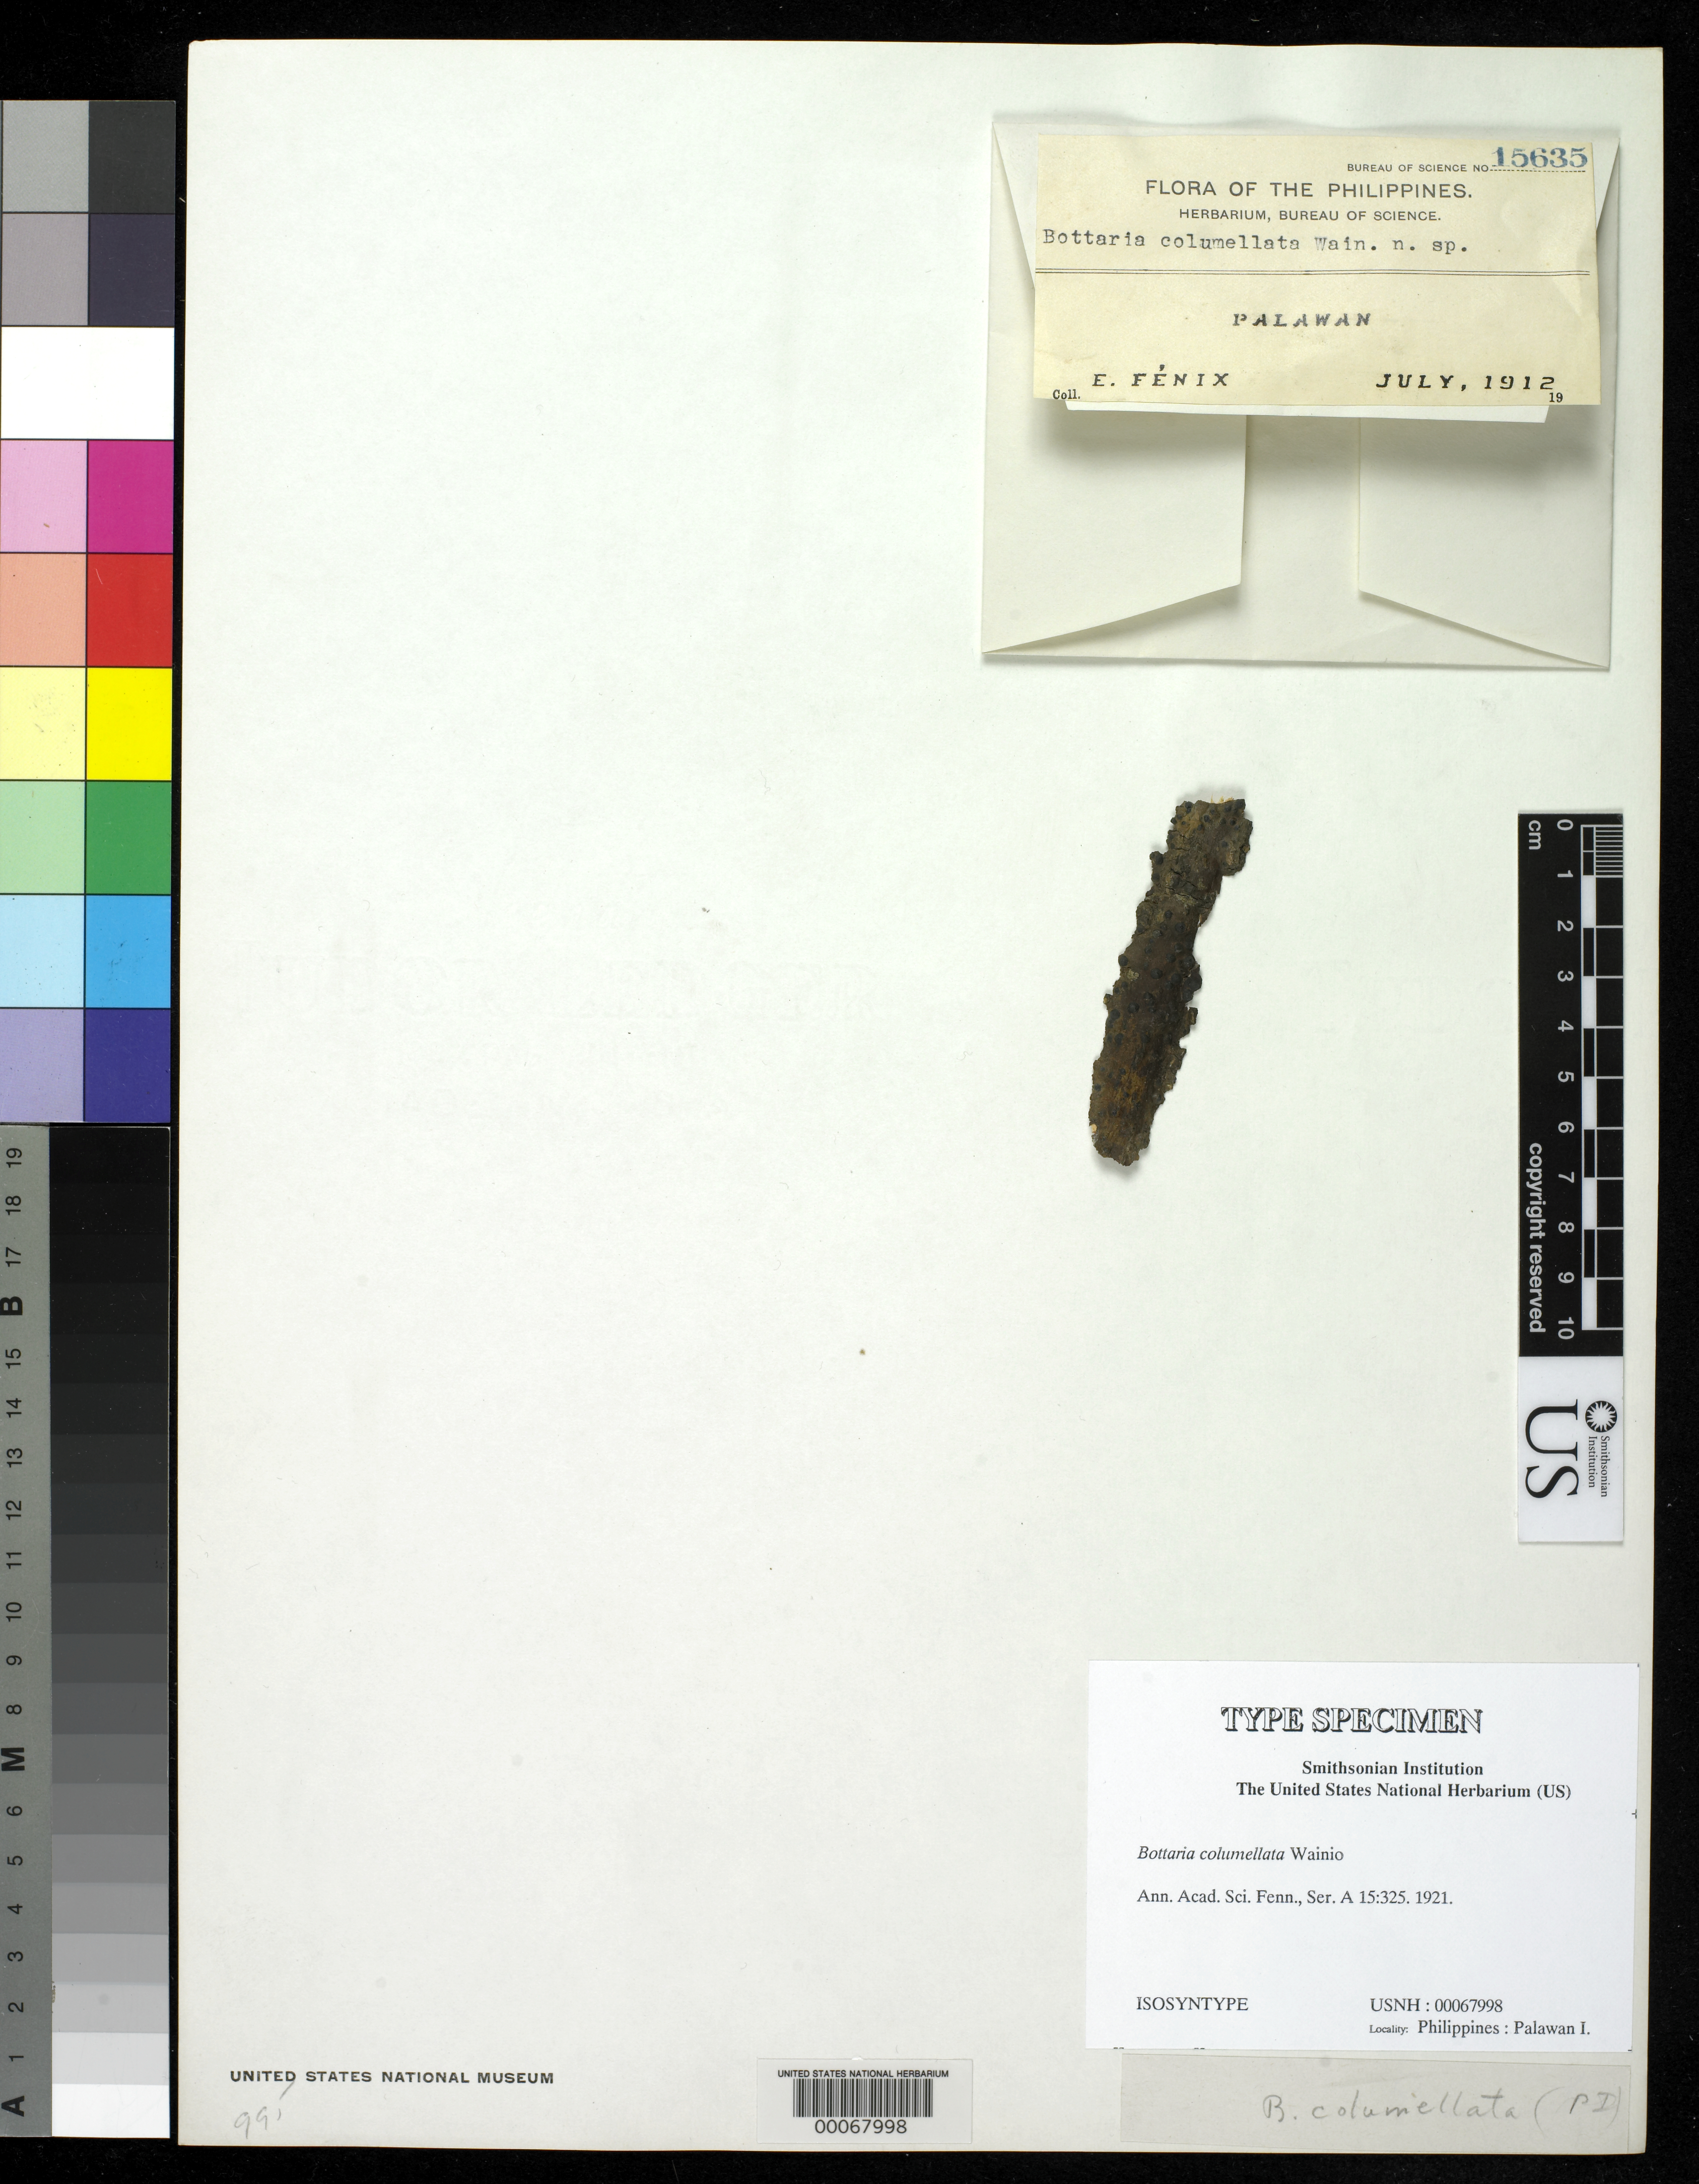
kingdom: Fungi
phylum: Ascomycota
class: Dothideomycetes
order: Pleosporales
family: Mycoporaceae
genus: Bottaria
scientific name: Bottaria columellata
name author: Vain.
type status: Isosyntype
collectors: E. Fenix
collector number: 15635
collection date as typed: Jul 1912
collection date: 1912-07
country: Philippines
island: Palawan